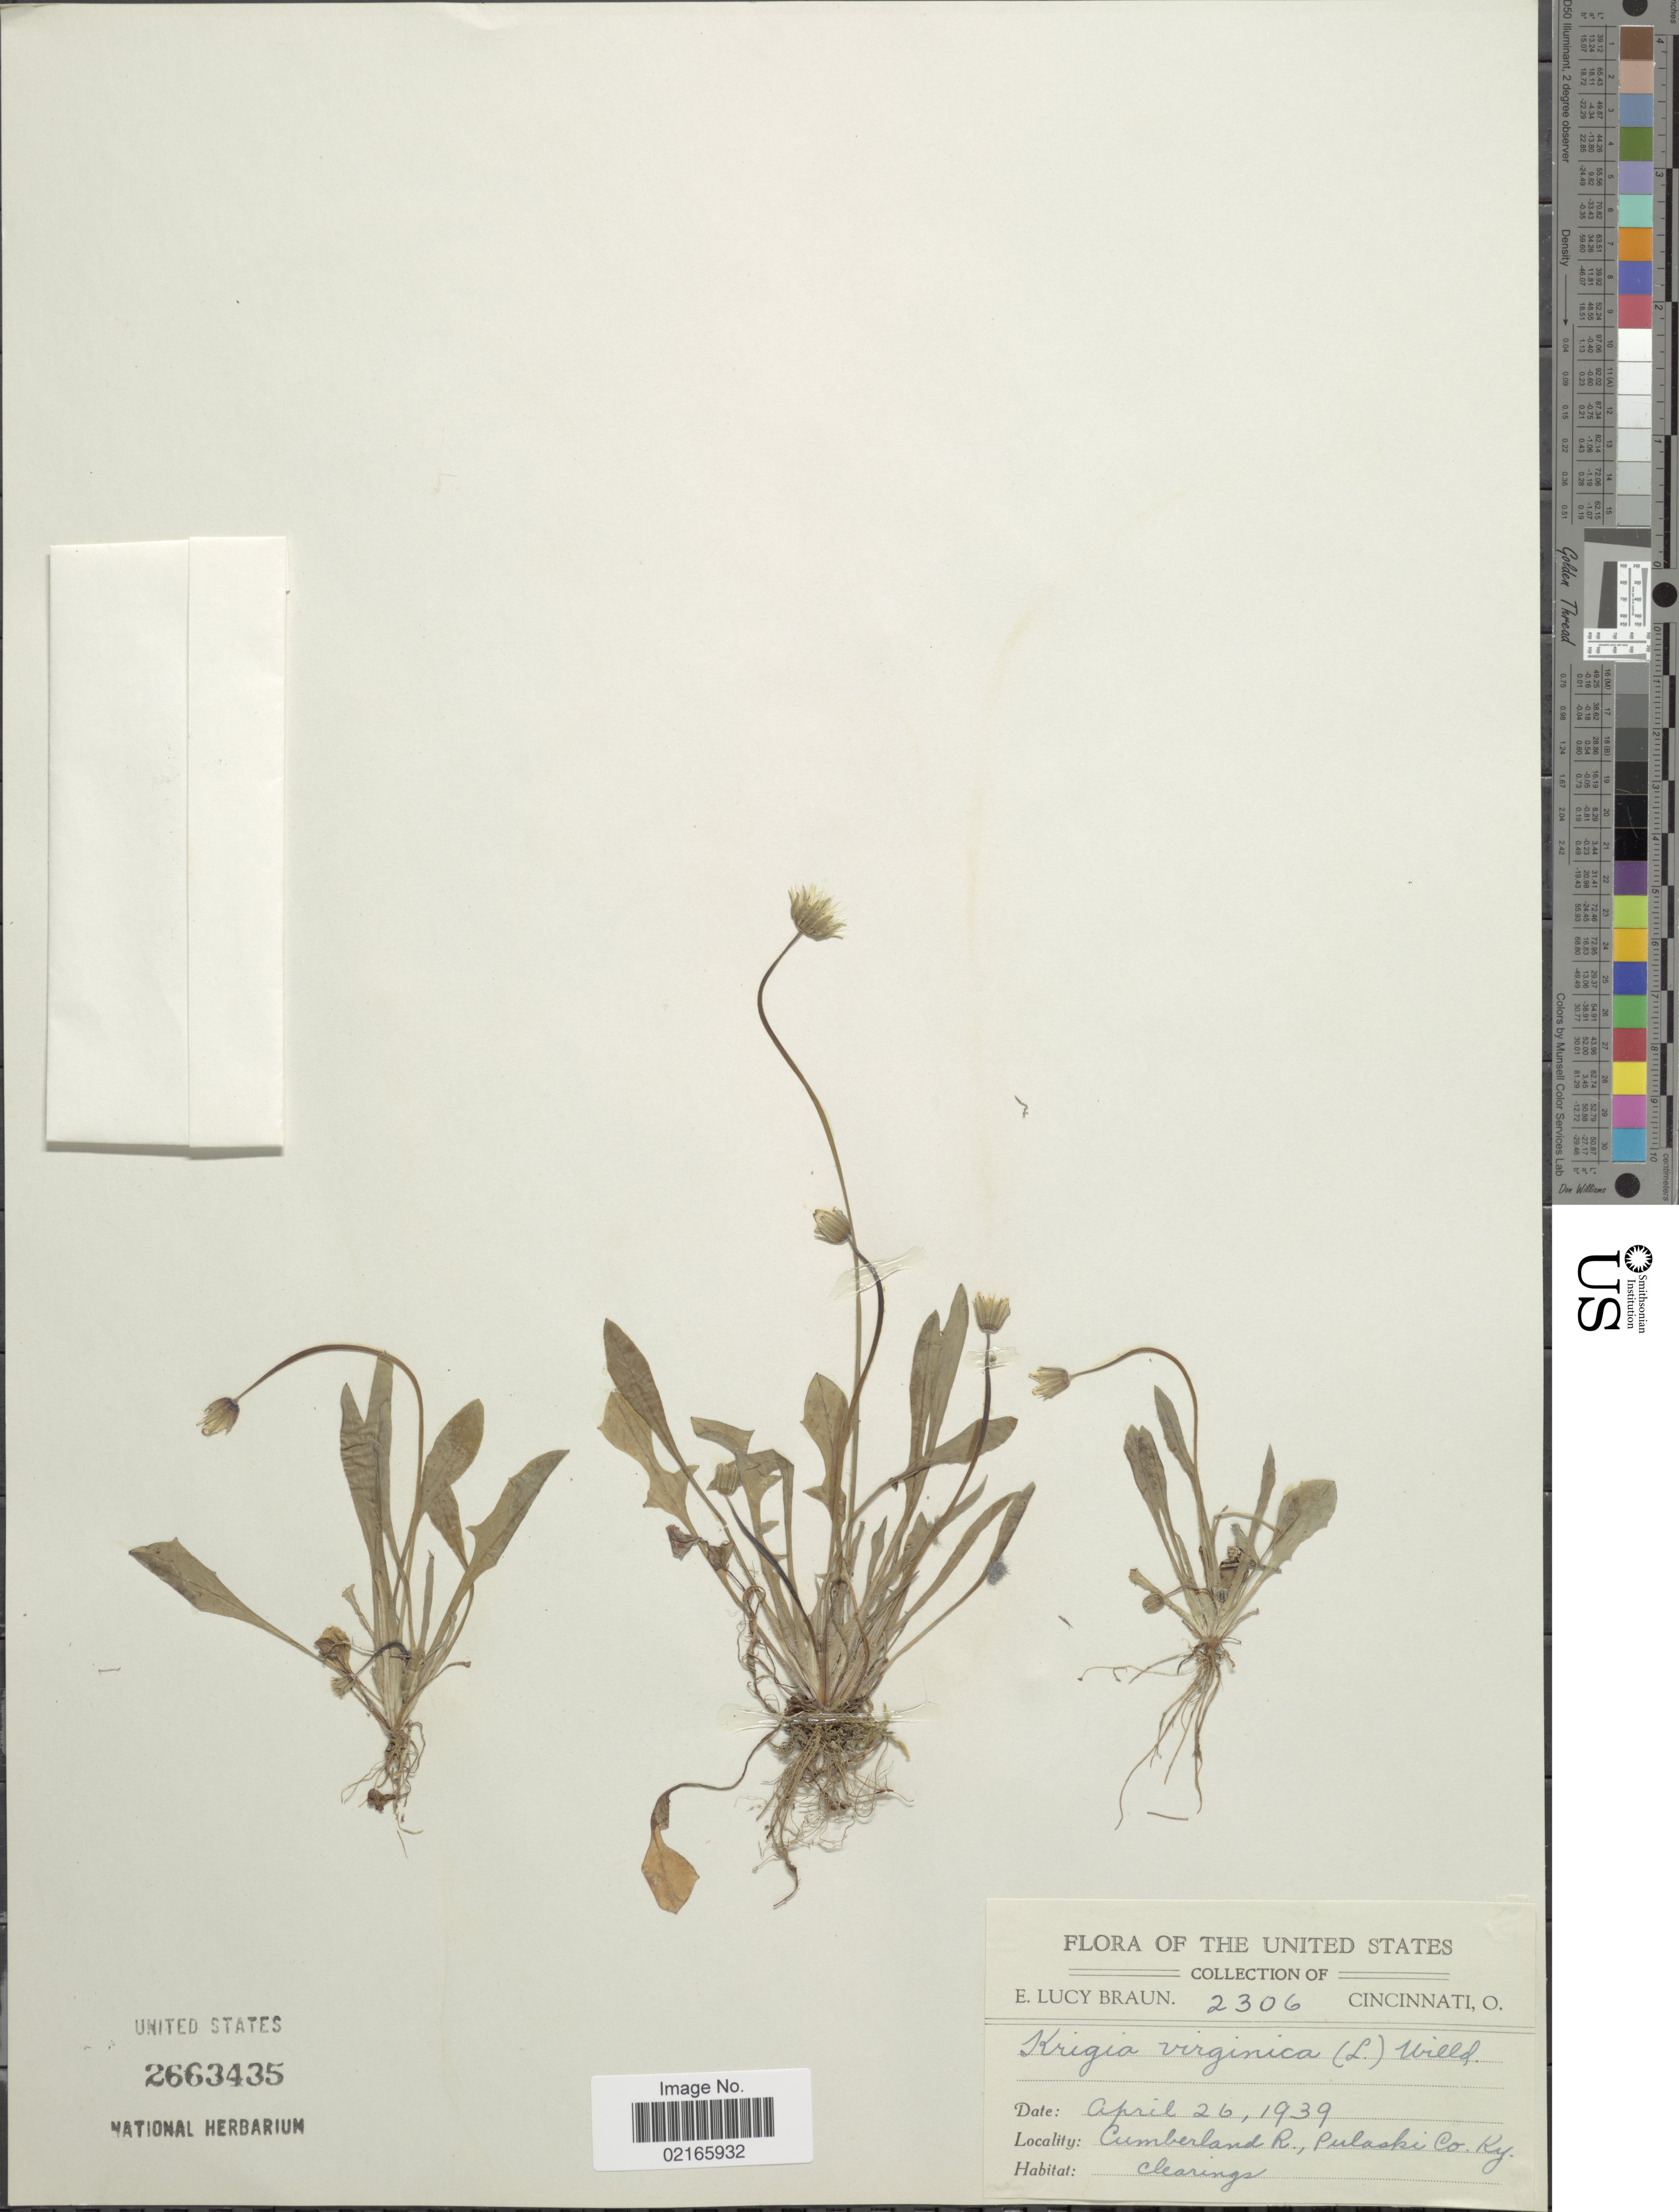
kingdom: Plantae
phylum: Tracheophyta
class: Magnoliopsida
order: Asterales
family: Asteraceae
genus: Krigia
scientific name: Krigia virginica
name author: (L.) Willd.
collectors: E. L. Braun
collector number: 2306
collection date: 1939-04-26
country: United States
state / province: Kentucky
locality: Cumberland R., Pulaski Co., clearings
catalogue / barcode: US 2663435